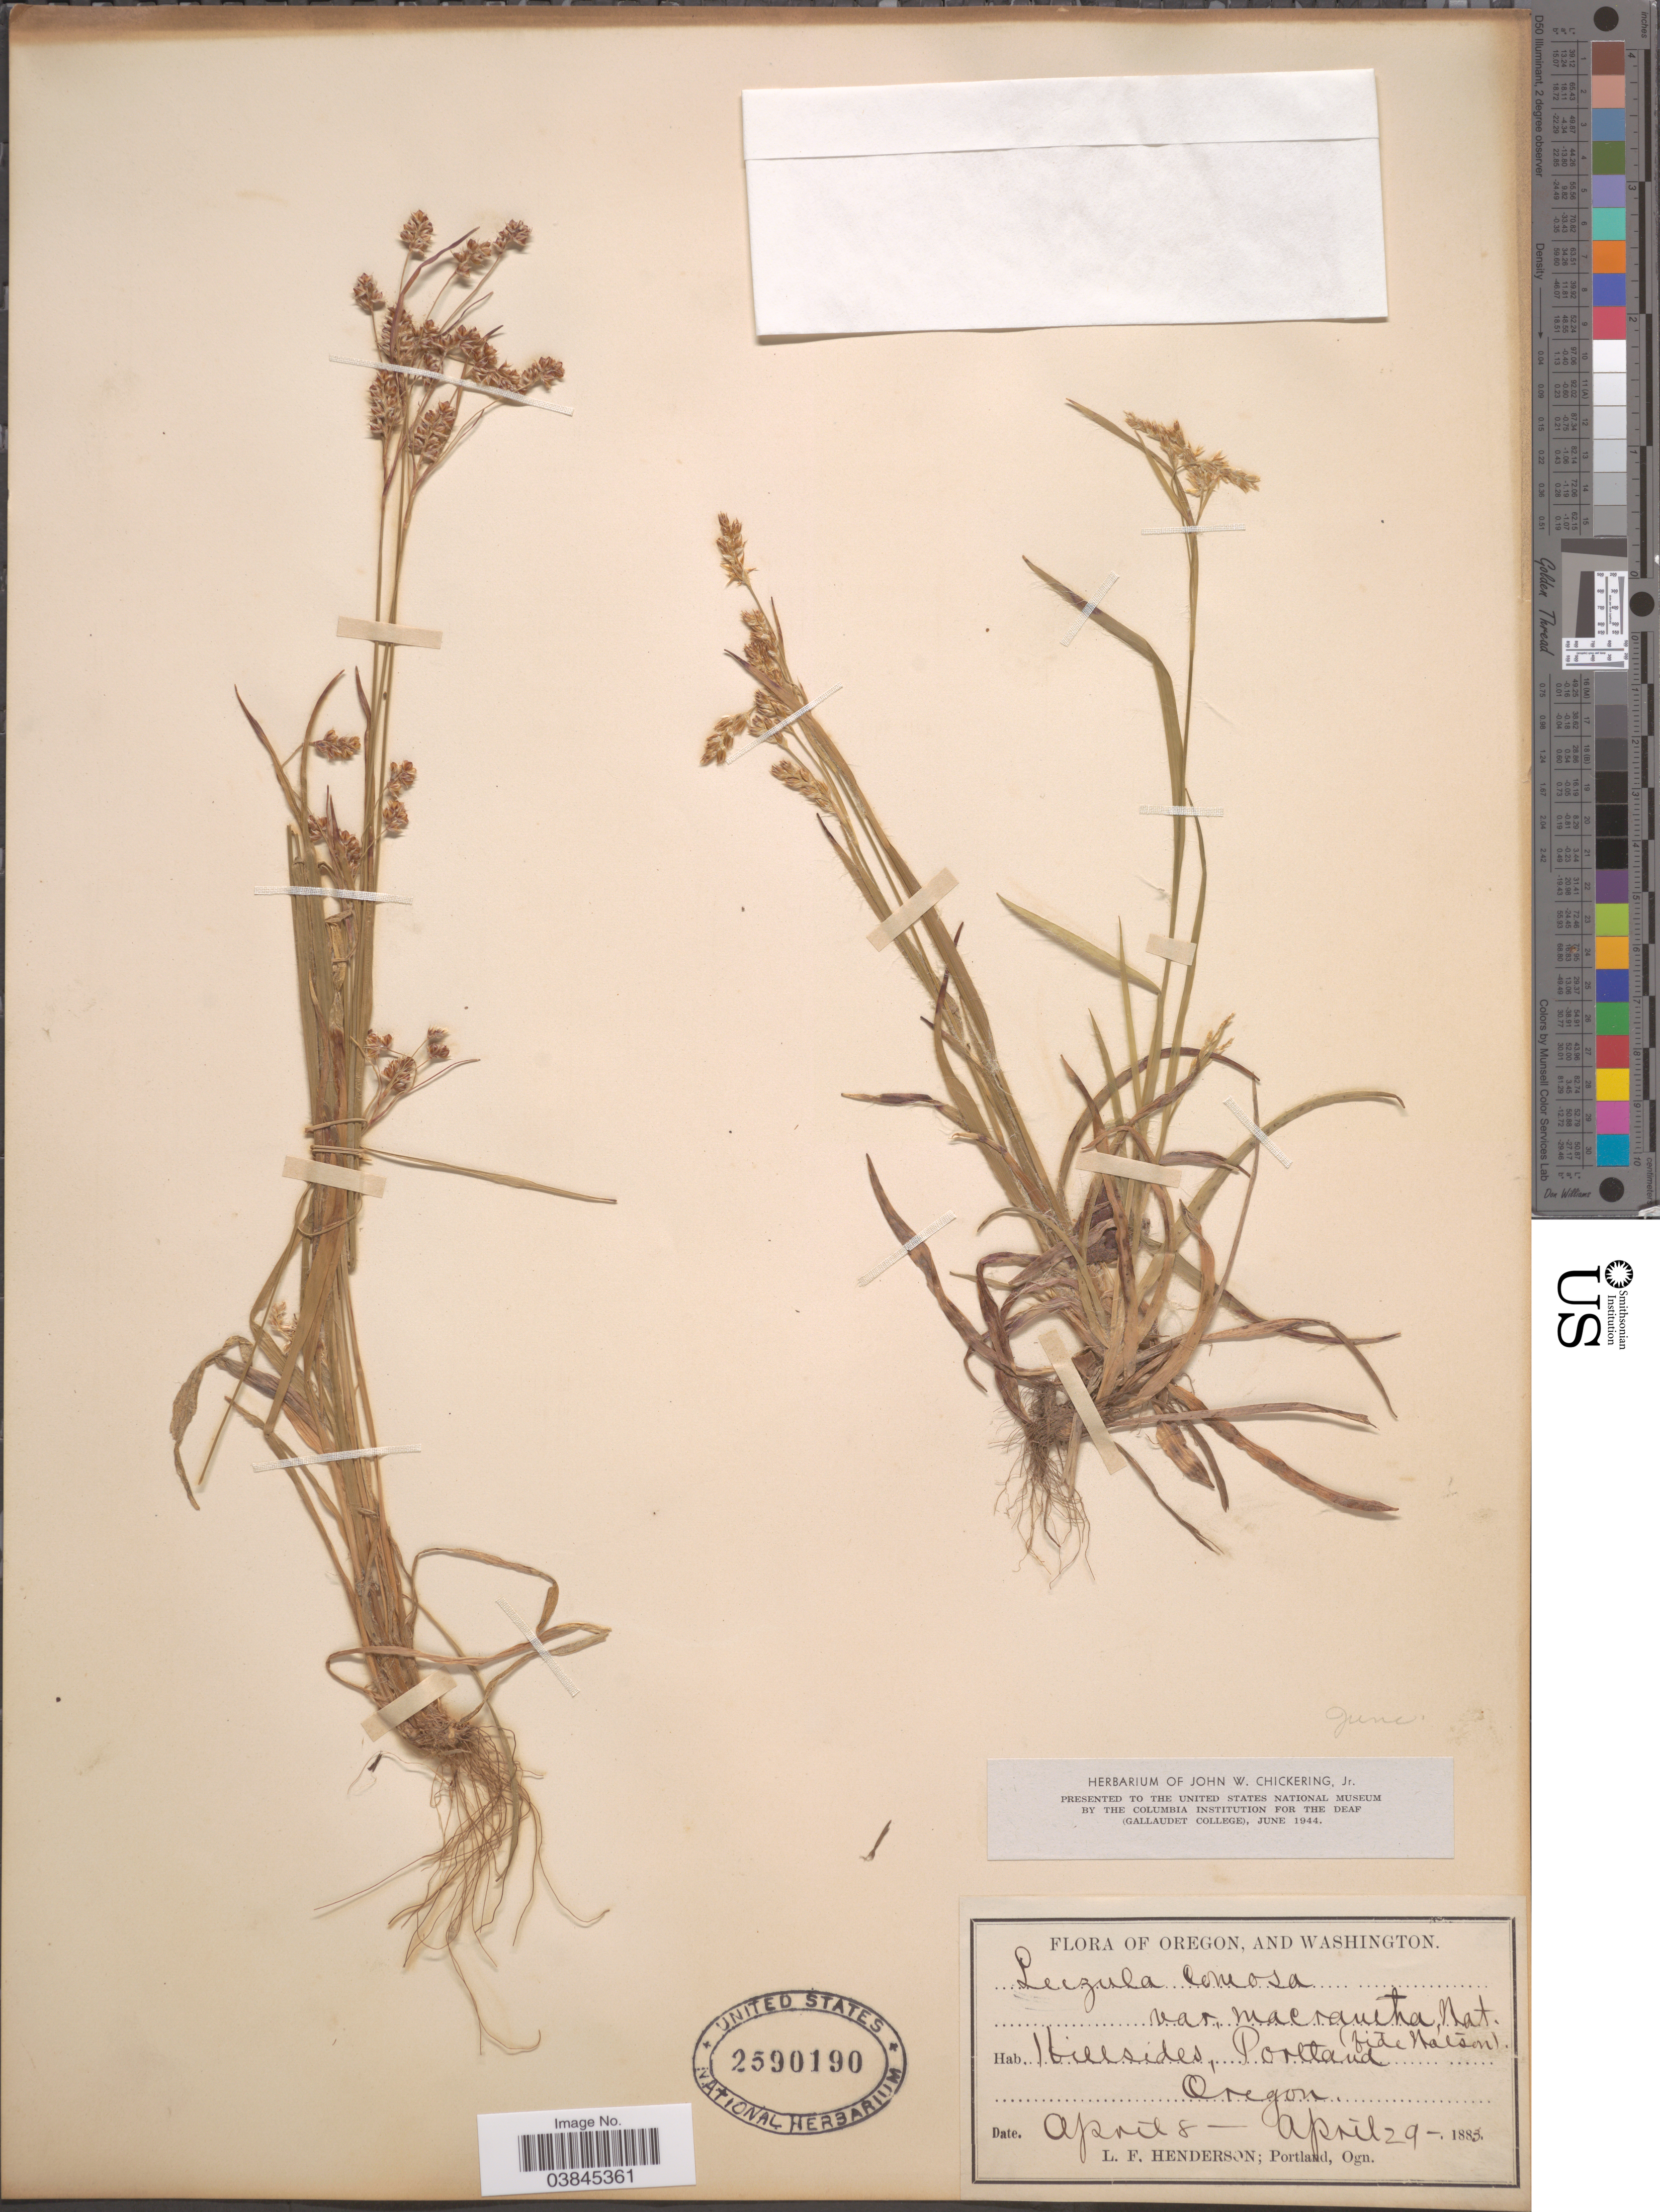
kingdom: Plantae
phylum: Tracheophyta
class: Liliopsida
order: Poales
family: Juncaceae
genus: Luzula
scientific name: Luzula campestris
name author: (L.) DC.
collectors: L. Henderson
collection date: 1883-04-08/1883-04-29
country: United States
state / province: Oregon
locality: Hillsides, Portland.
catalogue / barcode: US 2590190